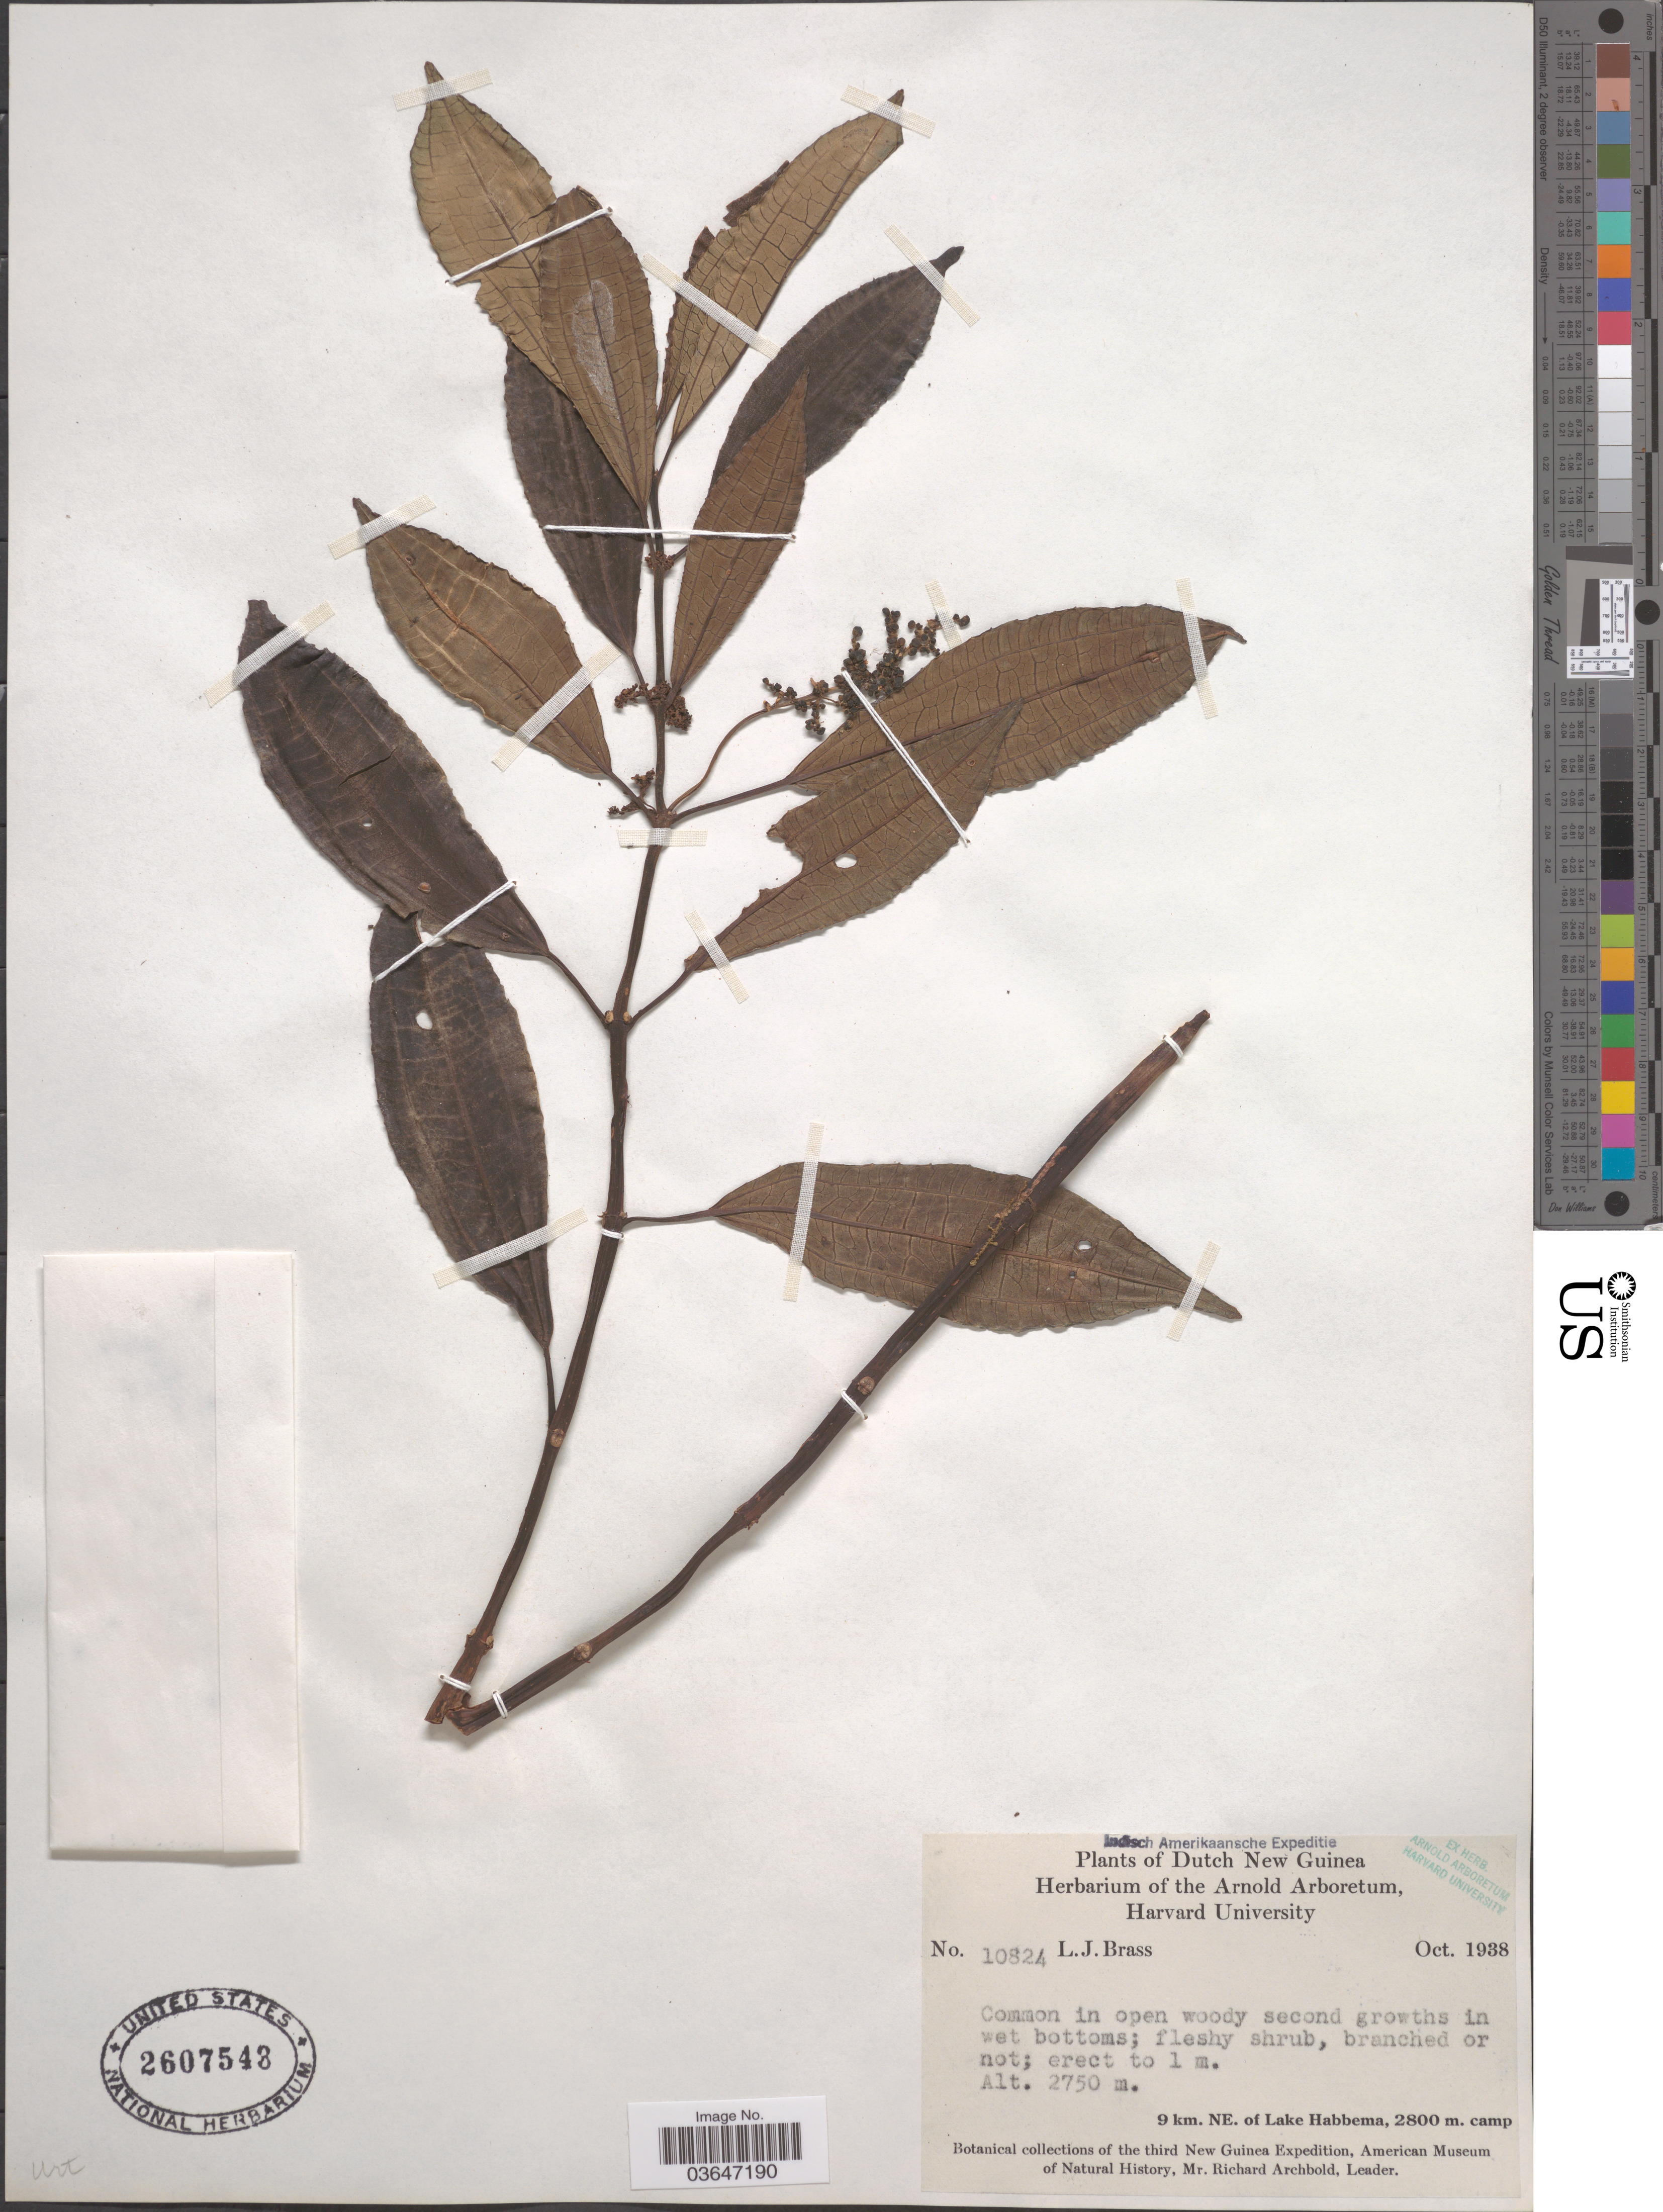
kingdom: Plantae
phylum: Tracheophyta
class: Magnoliopsida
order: Proteales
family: Proteaceae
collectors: L. J. Brass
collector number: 10824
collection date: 1938-10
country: Indonesia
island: New Guinea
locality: Dutch New Guinea. 9 km. NE. of Lake Habbema.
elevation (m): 2800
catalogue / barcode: US 2607548